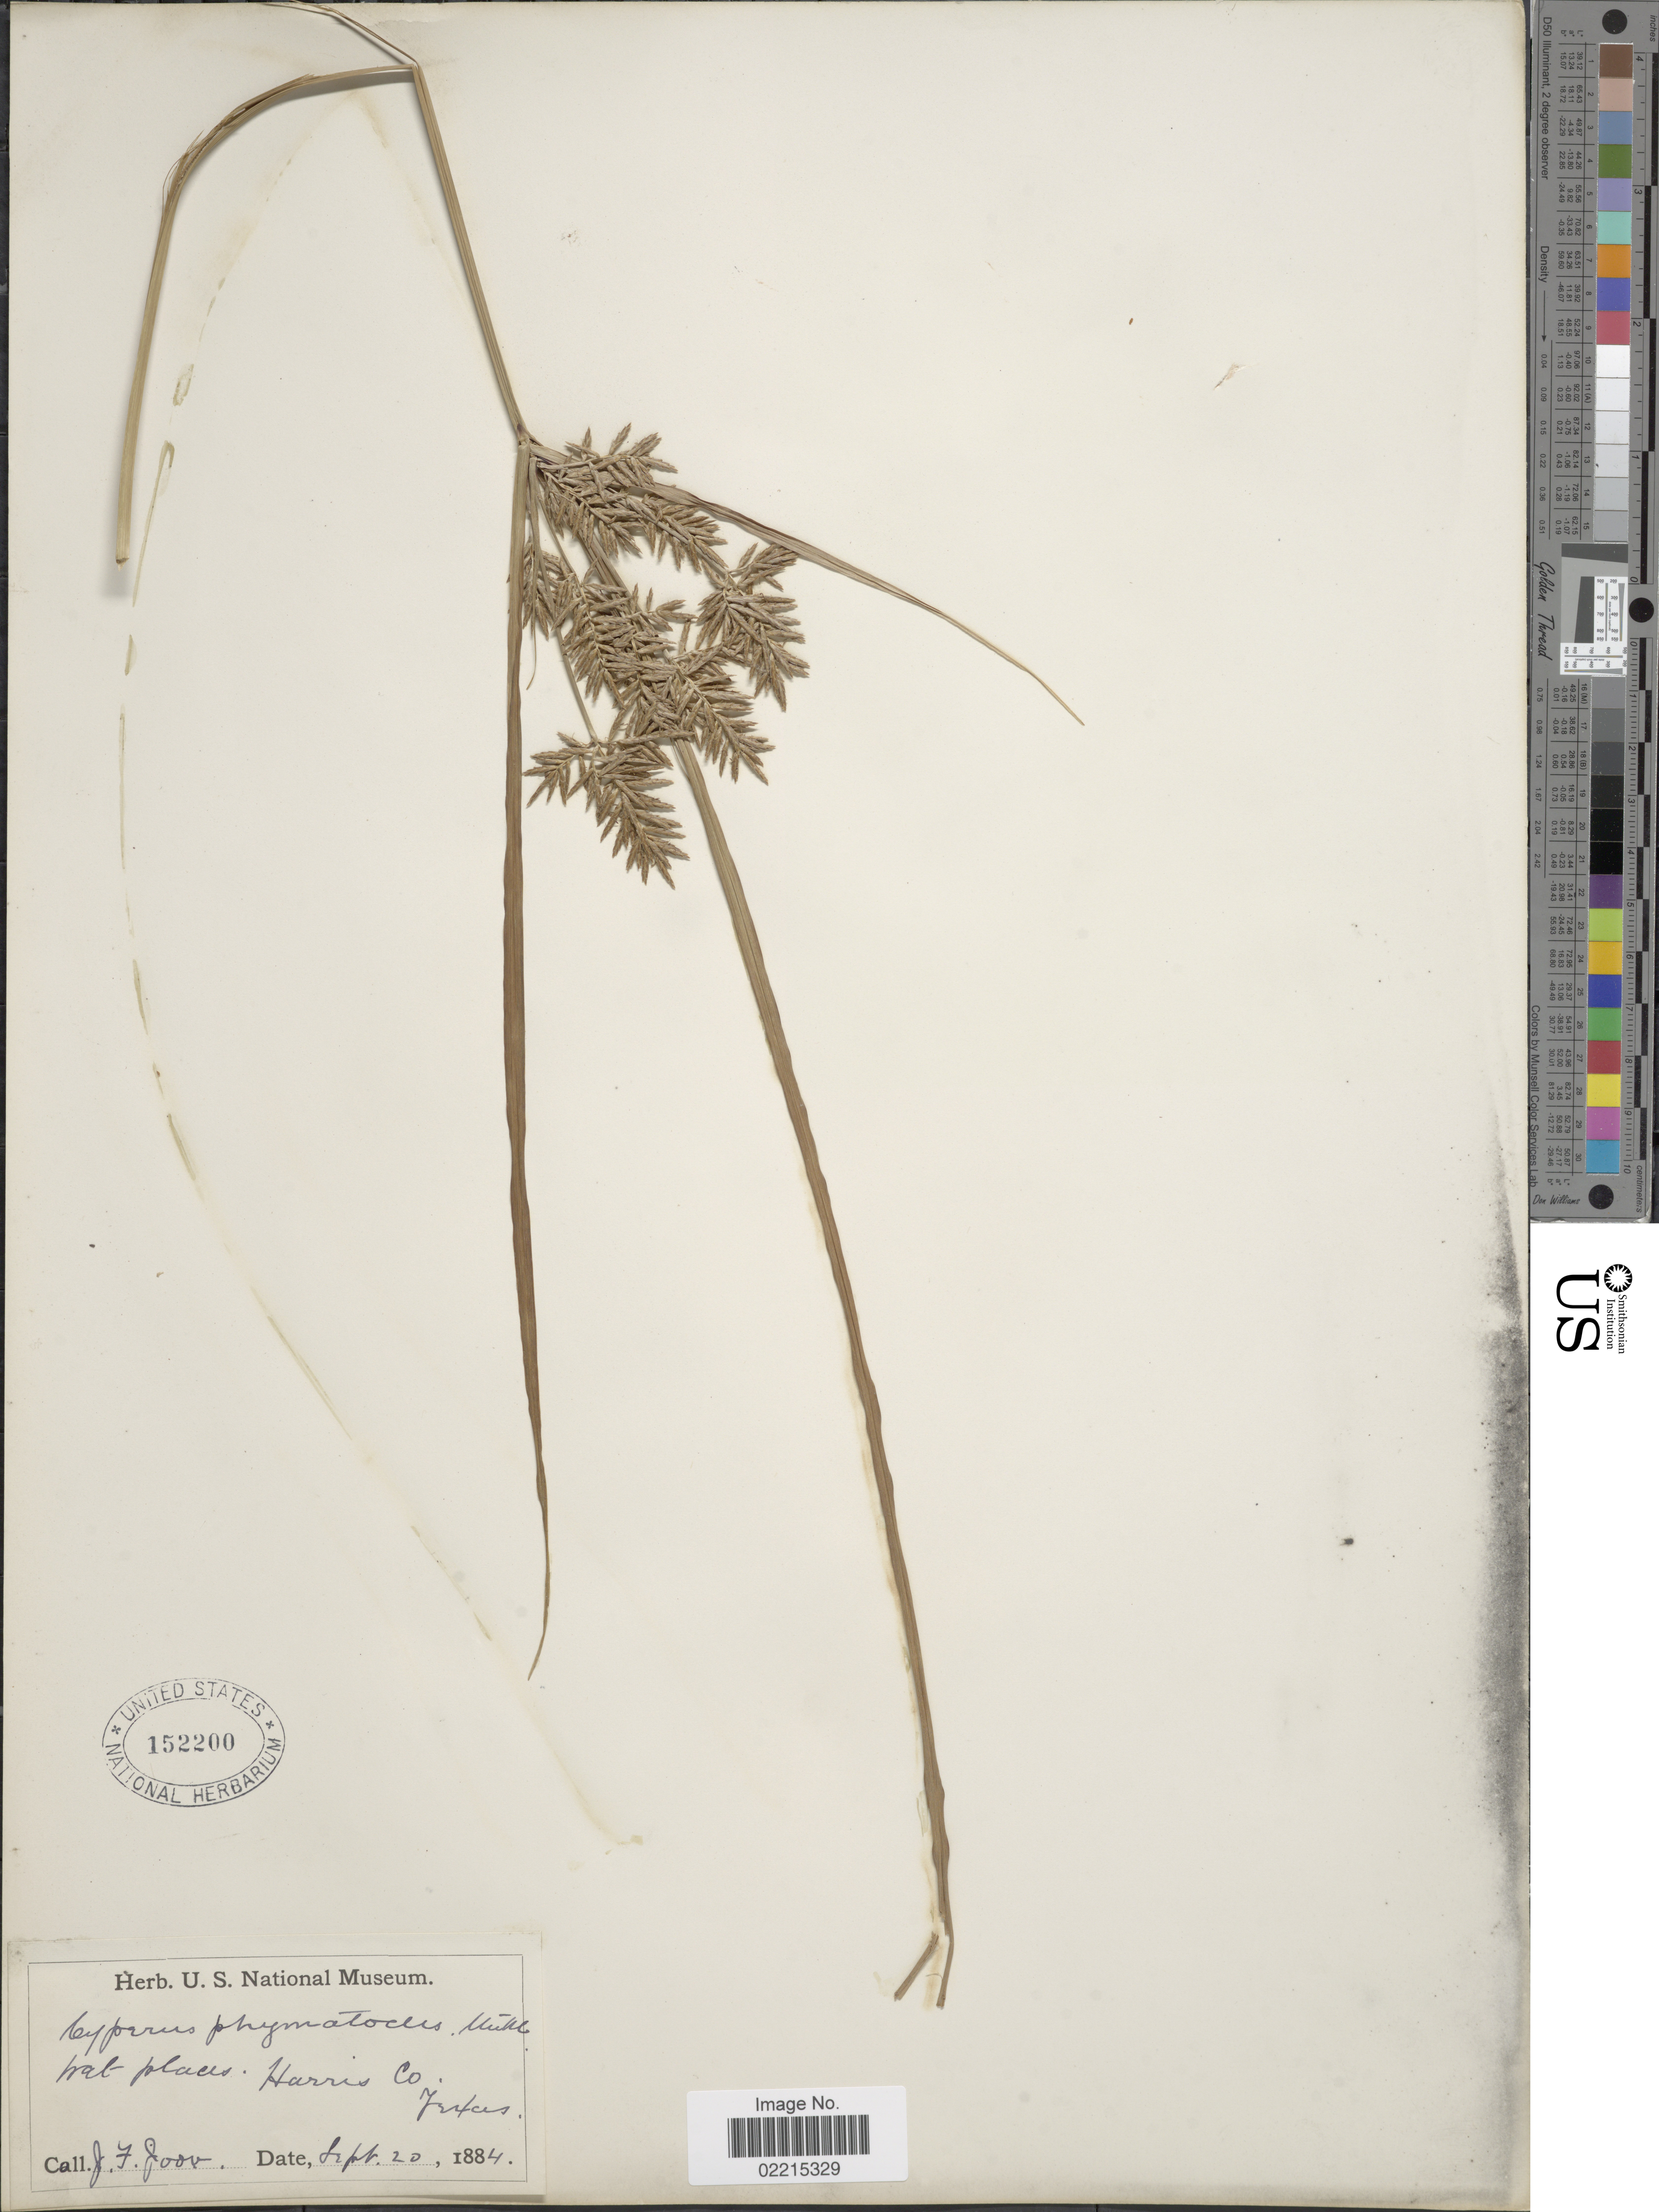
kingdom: Plantae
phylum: Tracheophyta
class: Liliopsida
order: Poales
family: Cyperaceae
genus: Cyperus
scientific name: Cyperus esculentus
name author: L.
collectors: J. F. Joor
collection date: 1884-09-20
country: United States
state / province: Texas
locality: Harris Co.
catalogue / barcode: US 152200